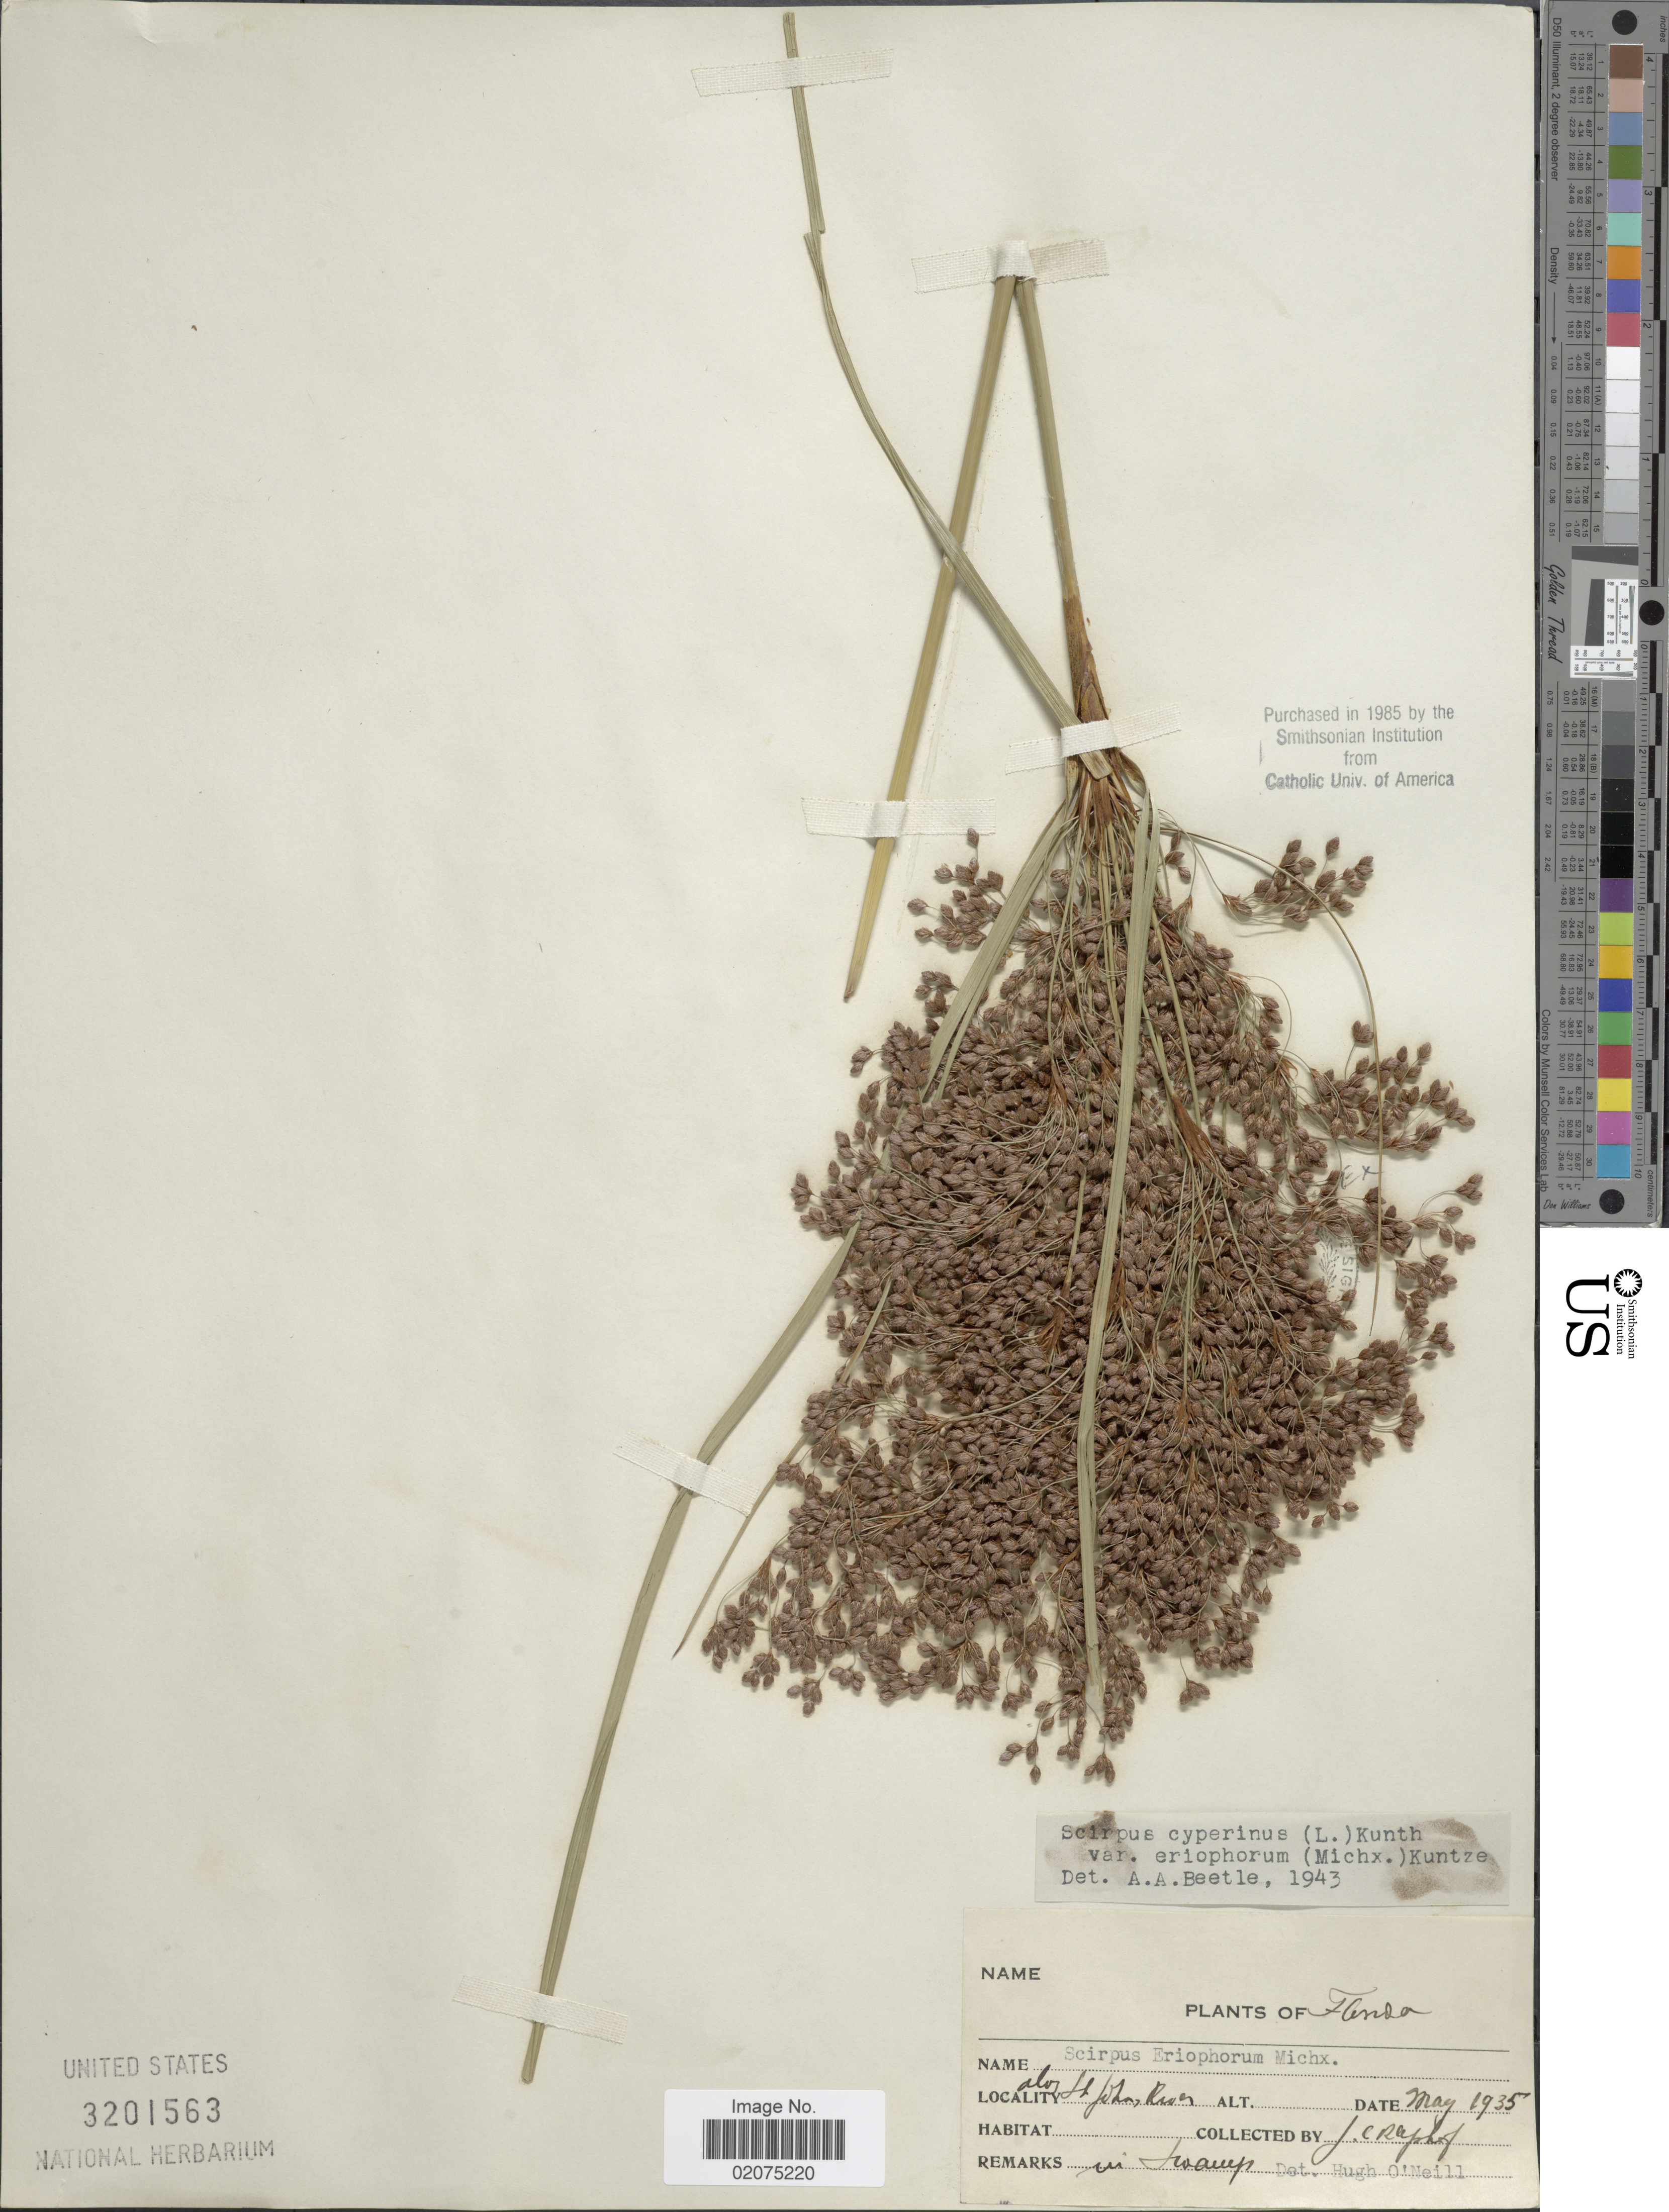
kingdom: Plantae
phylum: Tracheophyta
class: Liliopsida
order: Poales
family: Cyperaceae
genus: Scirpus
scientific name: Scirpus cyperinus var. eriophorum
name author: (Michx.) Kuntze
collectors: J. C. T. Uphof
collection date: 1935-05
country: United States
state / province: Florida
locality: Along Ft John River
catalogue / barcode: US 3201563